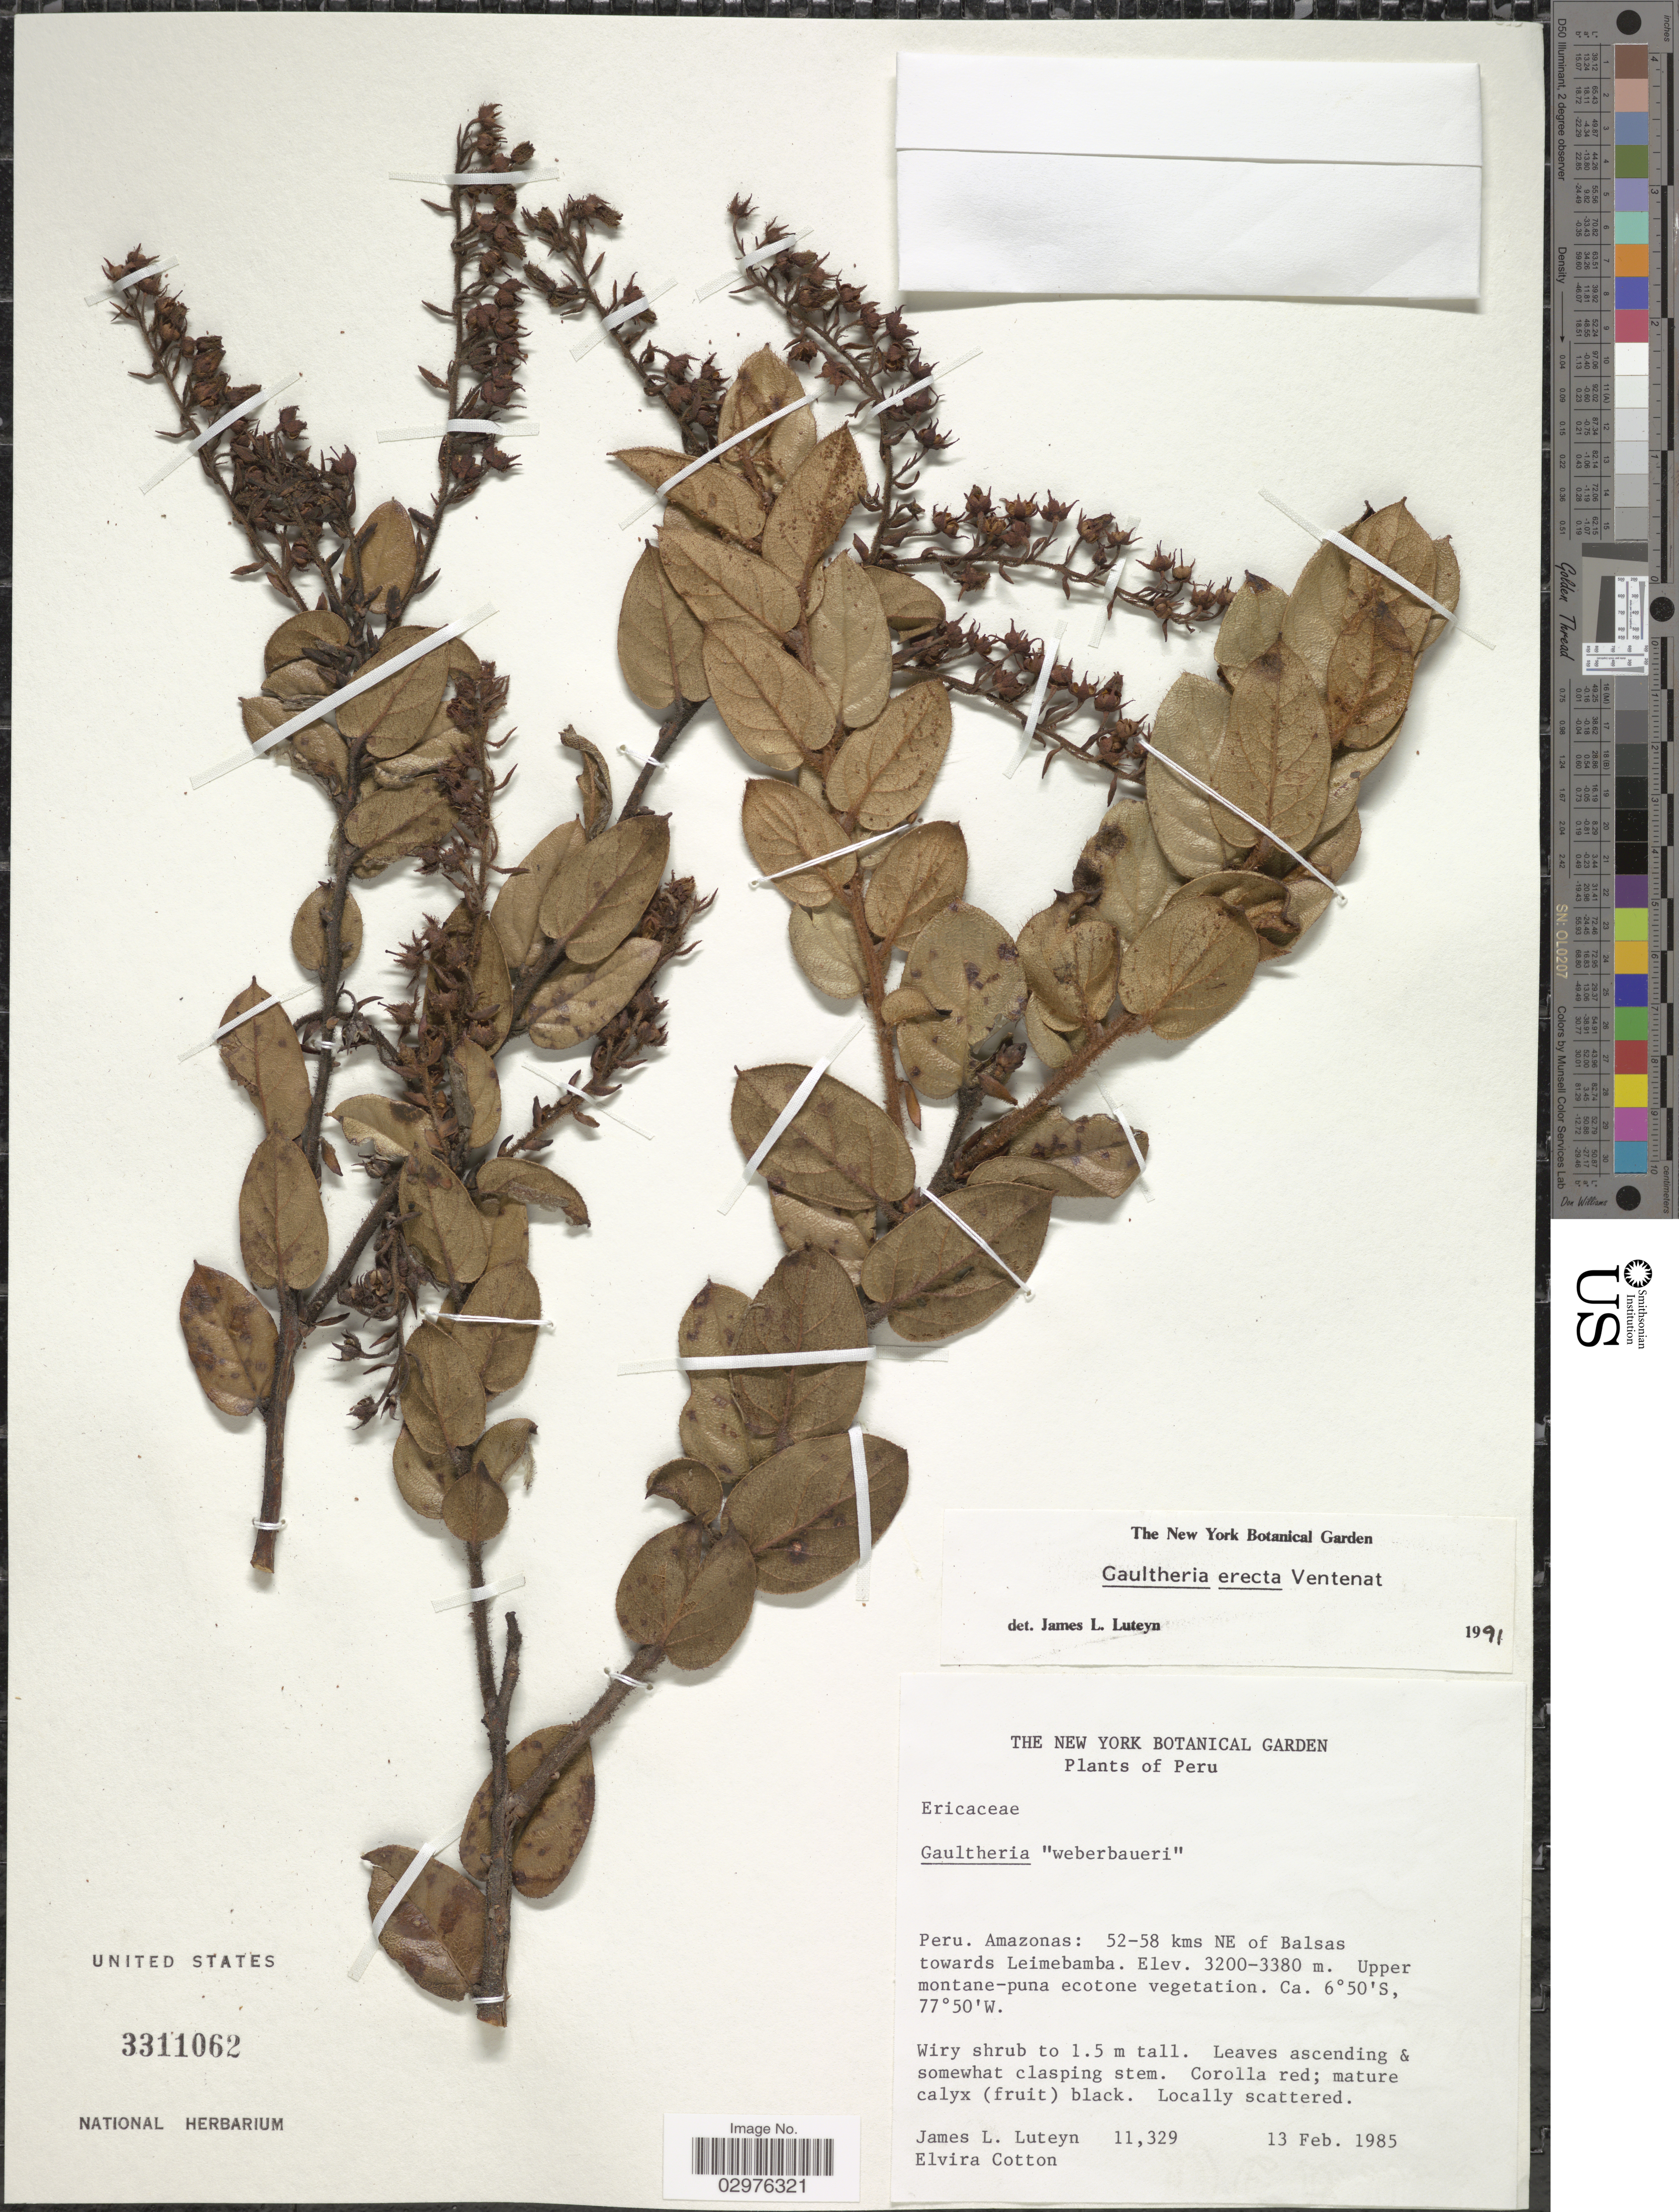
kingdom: Plantae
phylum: Tracheophyta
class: Magnoliopsida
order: Ericales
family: Ericaceae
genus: Gaultheria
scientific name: Gaultheria erecta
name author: Vent.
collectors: J. L. Luteyn & E. Cotton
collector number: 11329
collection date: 1985-02-13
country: Peru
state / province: Amazonas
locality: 52-58 kms NE of Balsas towards Leimebamba.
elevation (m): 3200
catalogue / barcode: US 3311062